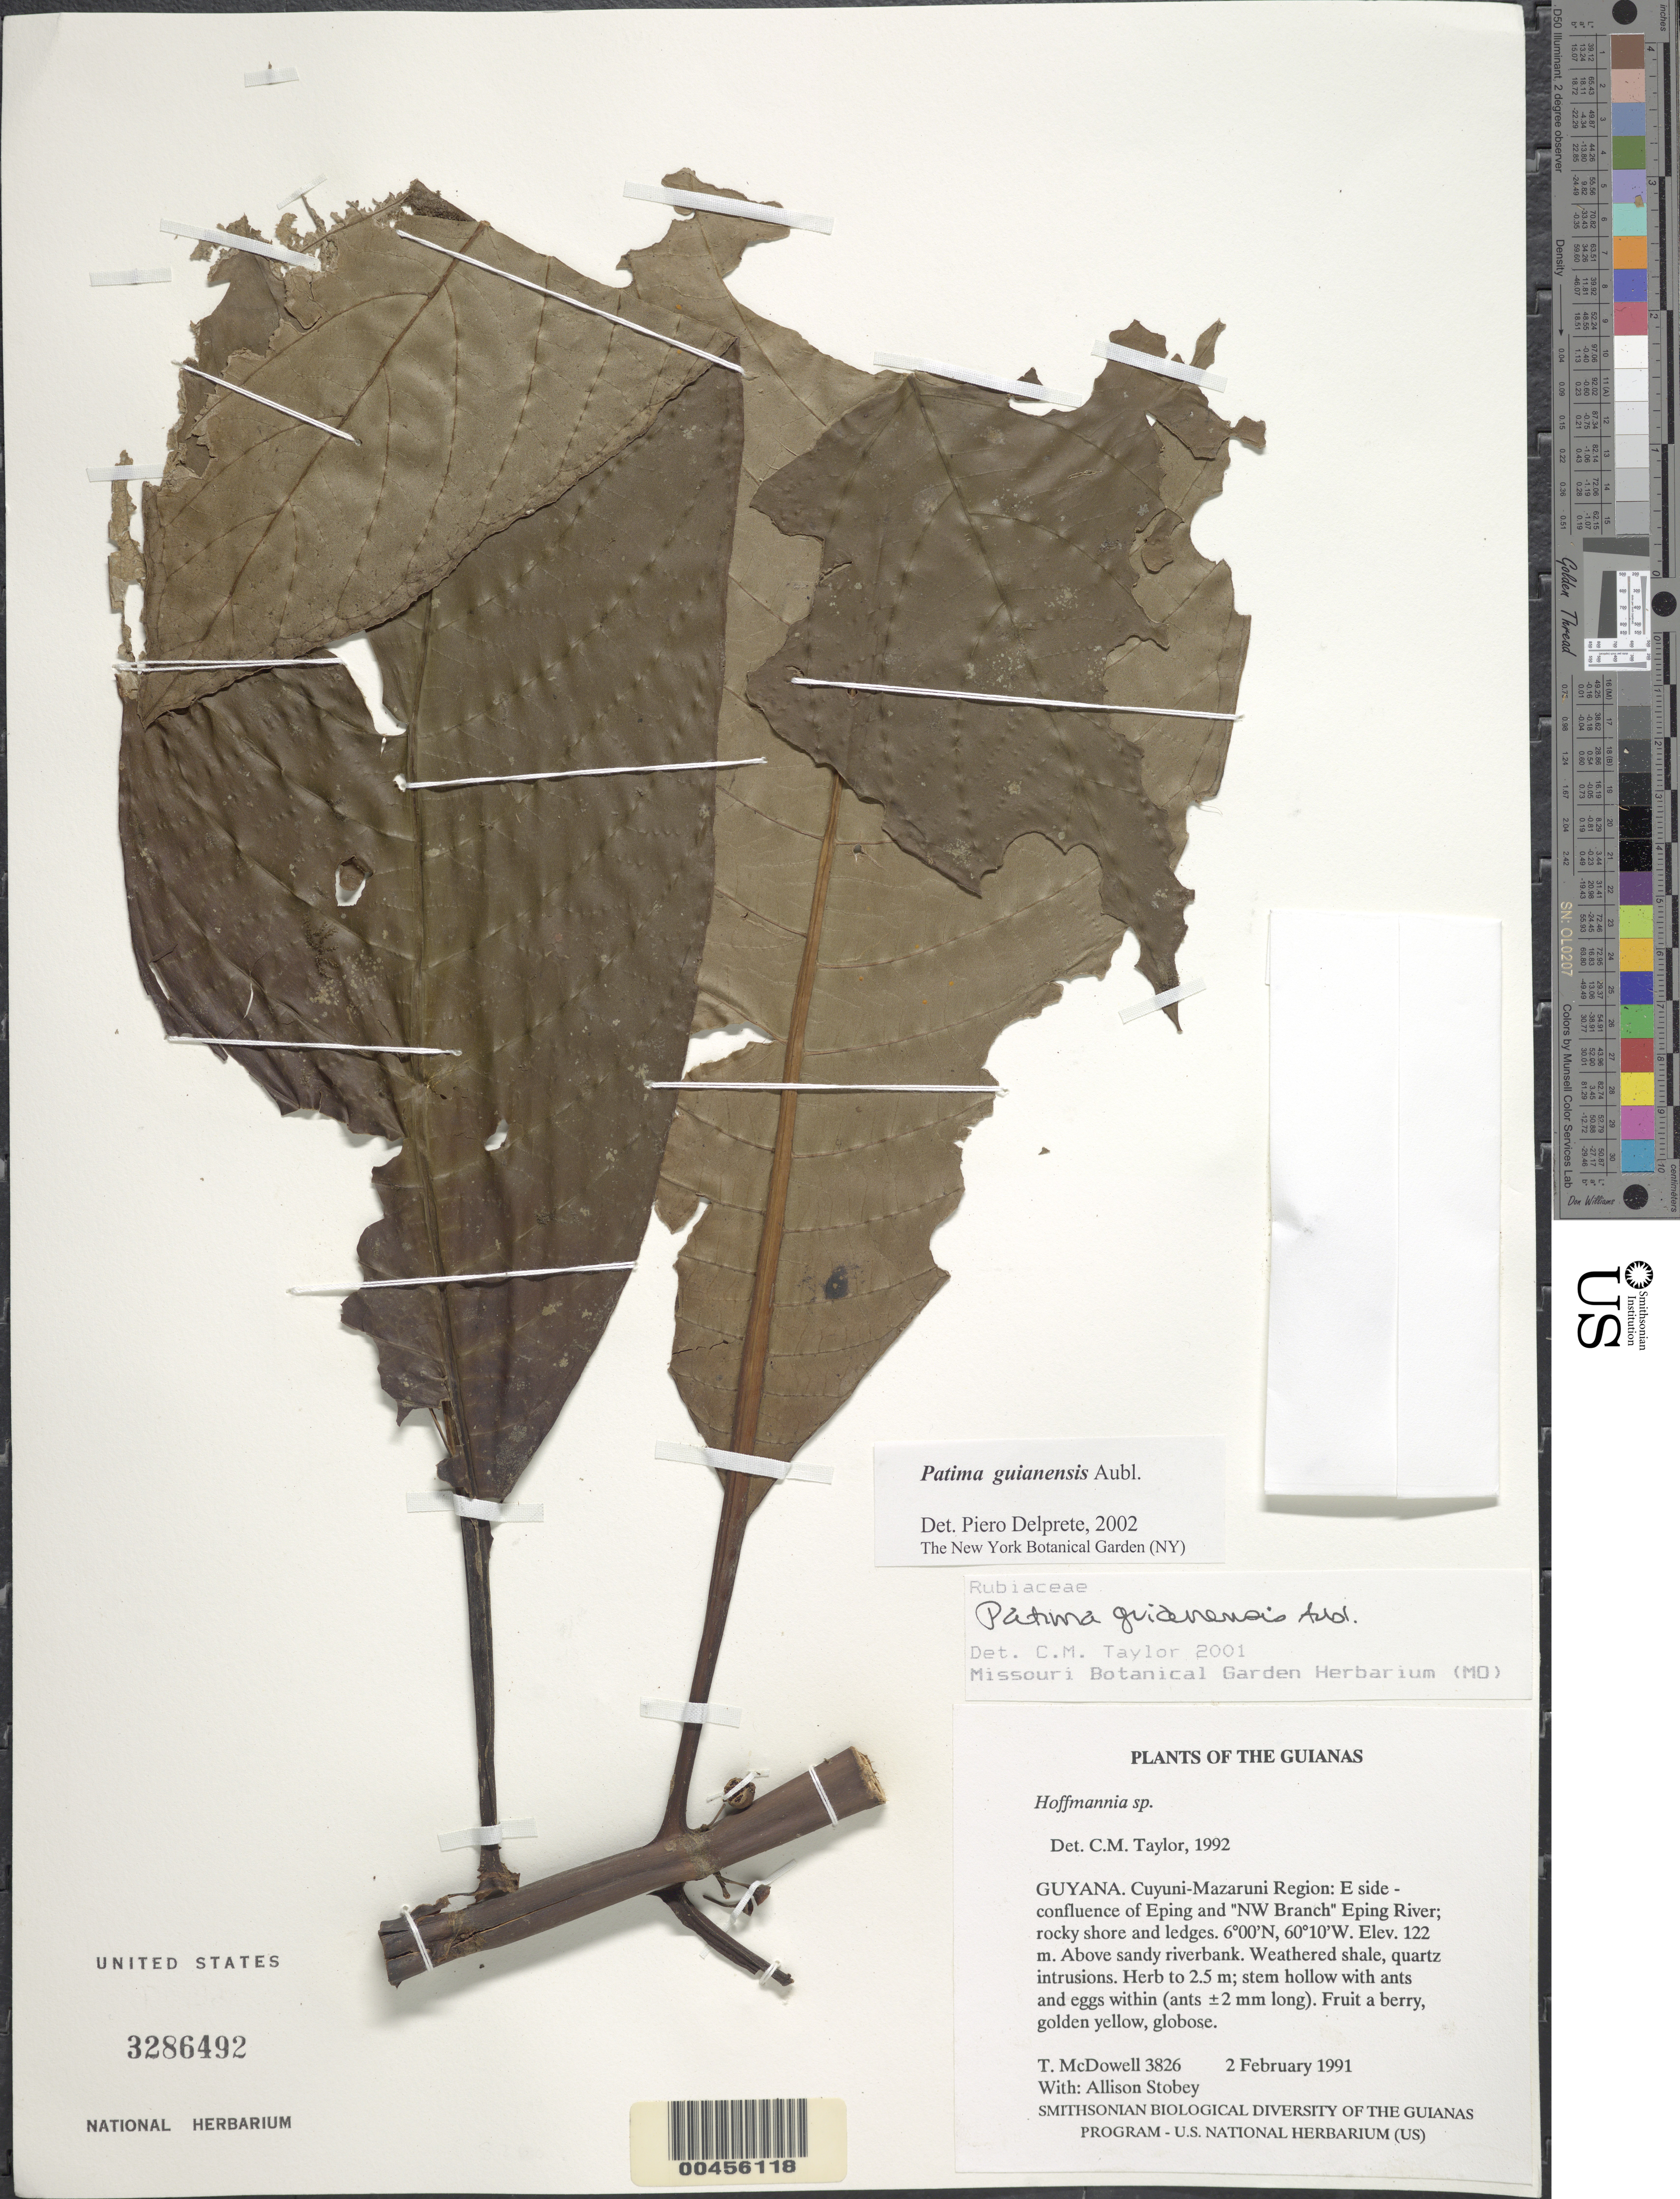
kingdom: Plantae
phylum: Tracheophyta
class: Magnoliopsida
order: Gentianales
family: Rubiaceae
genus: Patima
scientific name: Patima guianensis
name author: Aubl.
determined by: Taylor, Charlotte M.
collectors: T. McDowell & A. Stobey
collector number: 3826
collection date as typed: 2 February 1991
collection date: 1991-02-02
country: Guyana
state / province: Cuyuni-Mazaruni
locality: E side - confluence of Eping and "NW Branch" Eping River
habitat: Rocky shore and ledges above sandy riverbank. Weathered shale, quartz intrusions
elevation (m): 122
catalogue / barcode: US 3286492